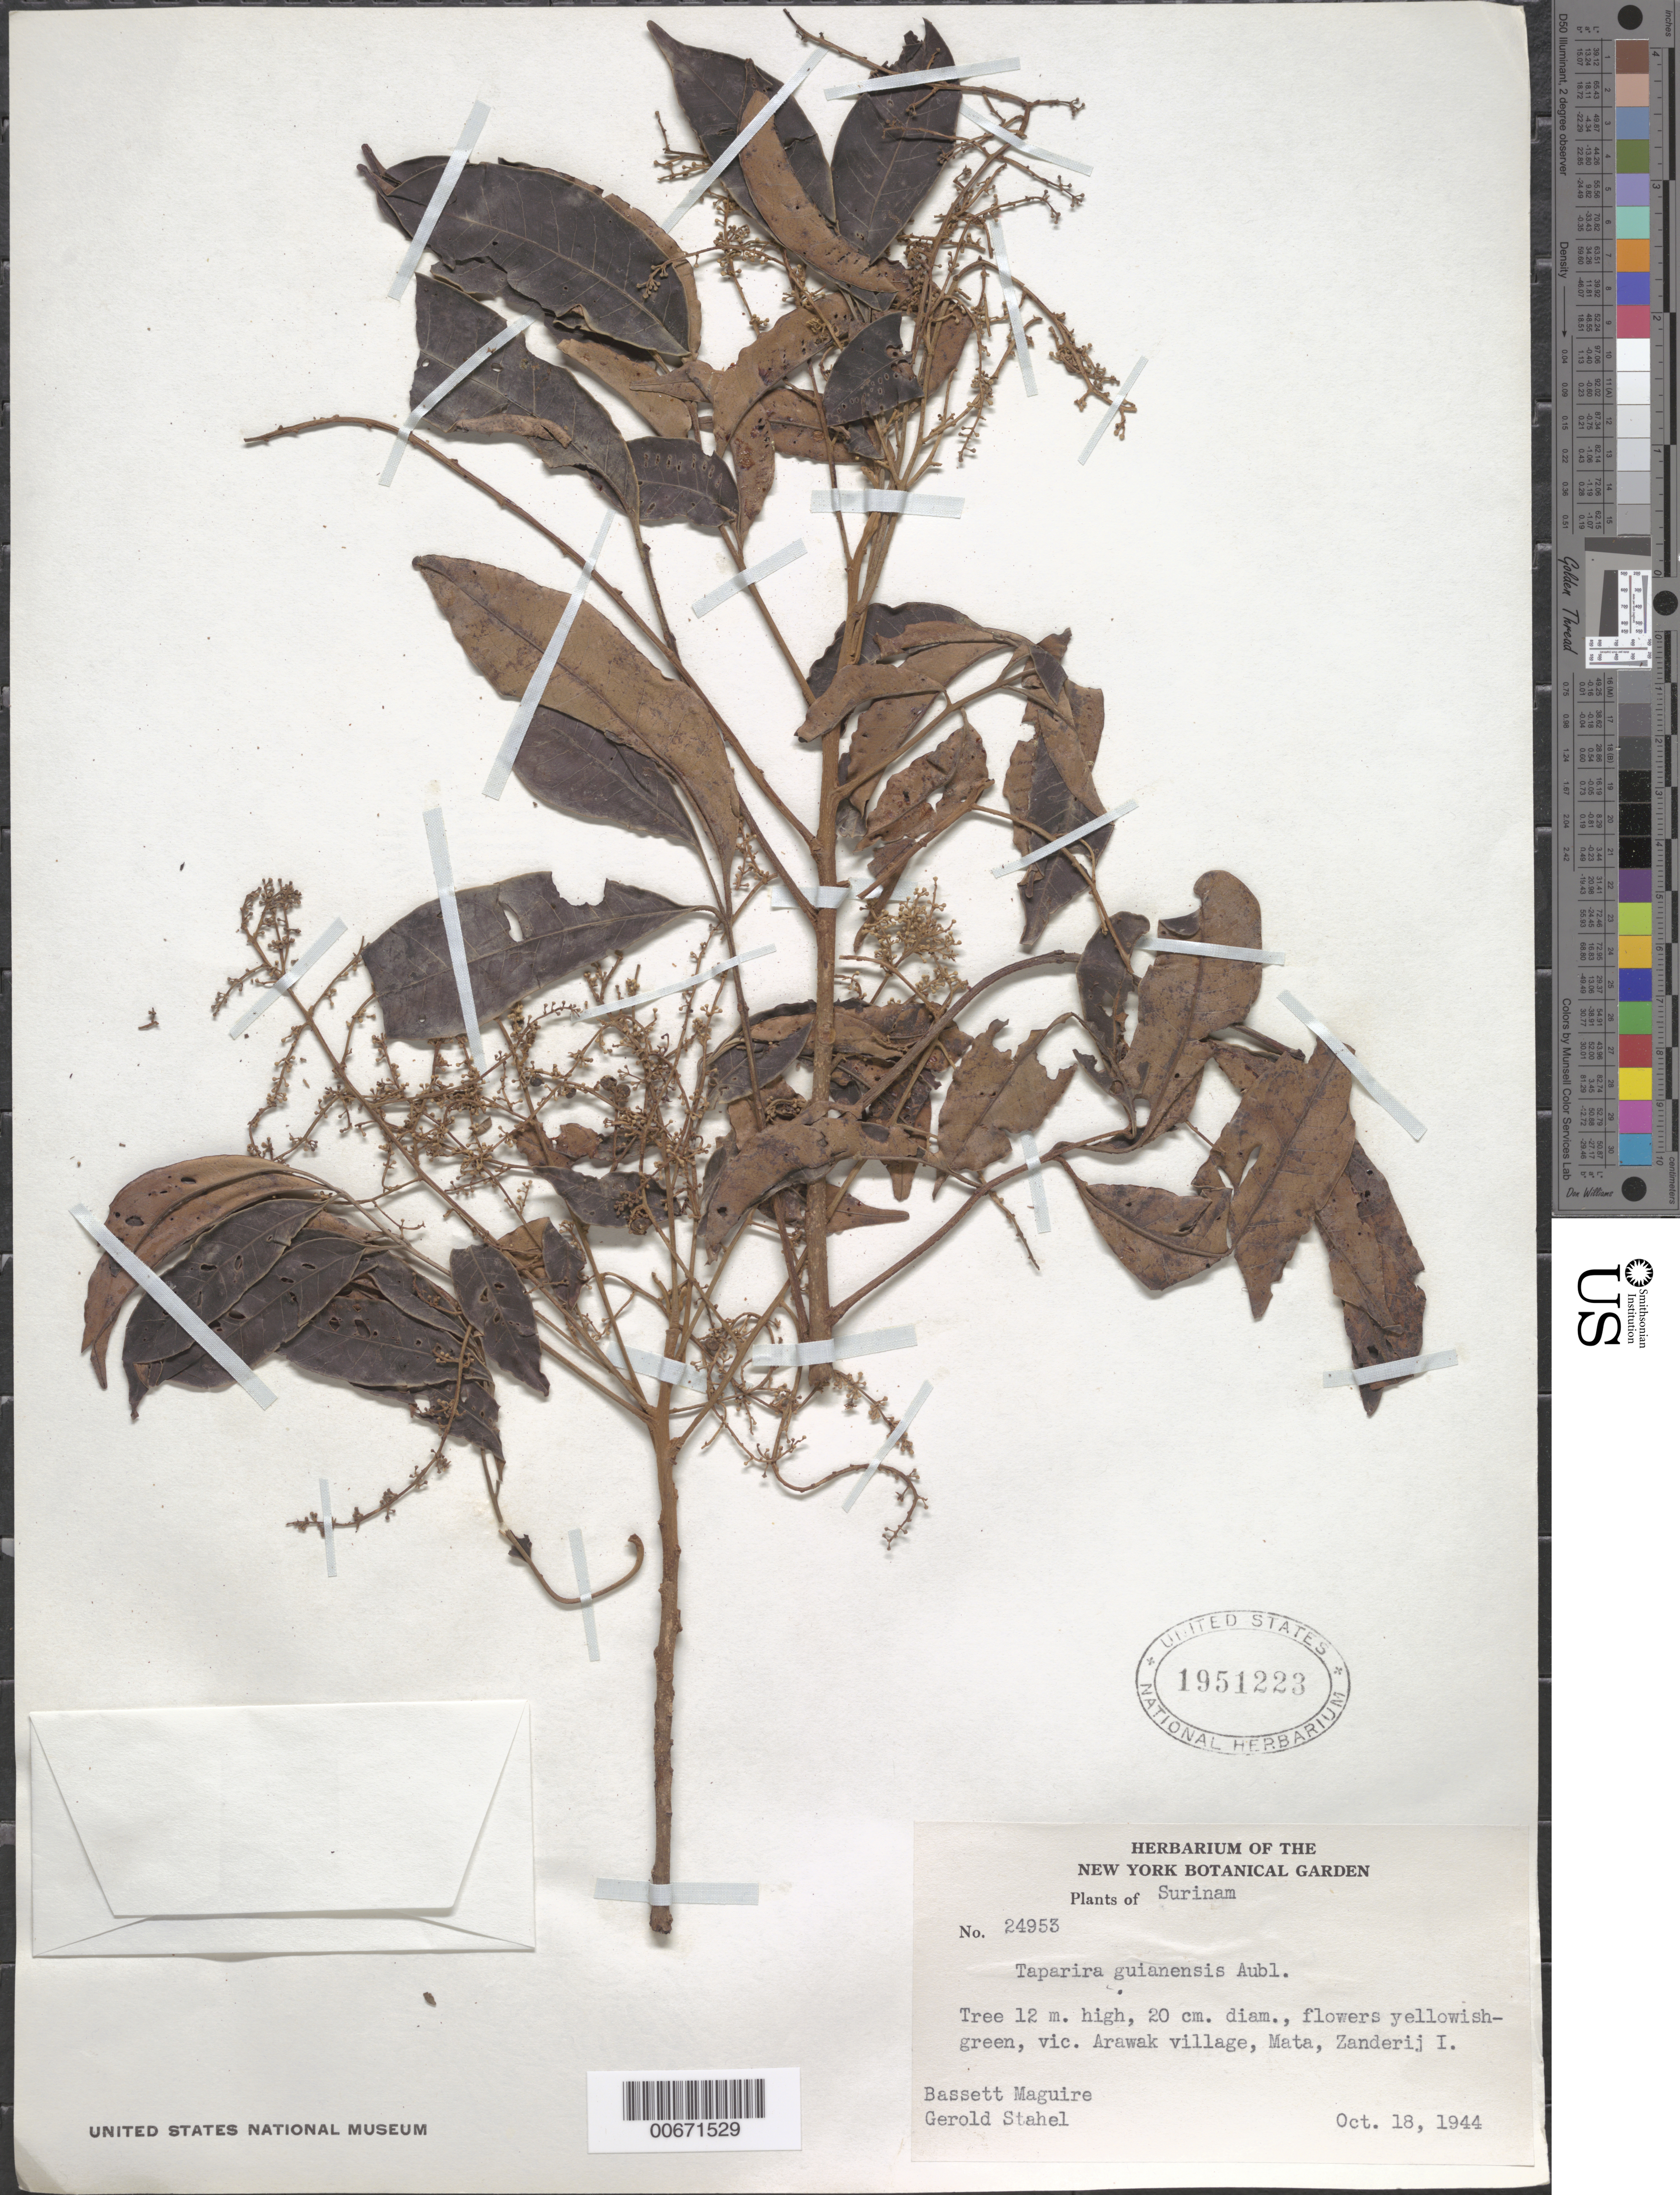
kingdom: Plantae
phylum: Tracheophyta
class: Magnoliopsida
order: Sapindales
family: Anacardiaceae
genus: Tapirira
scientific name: Tapirira guianensis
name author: Aubl.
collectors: B. Maguire & G. Stahel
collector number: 24953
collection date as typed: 18-Oct-44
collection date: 1944-10-18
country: Suriname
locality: Zanderij I., Mata vic., Arawak village of Mata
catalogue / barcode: US 1951223